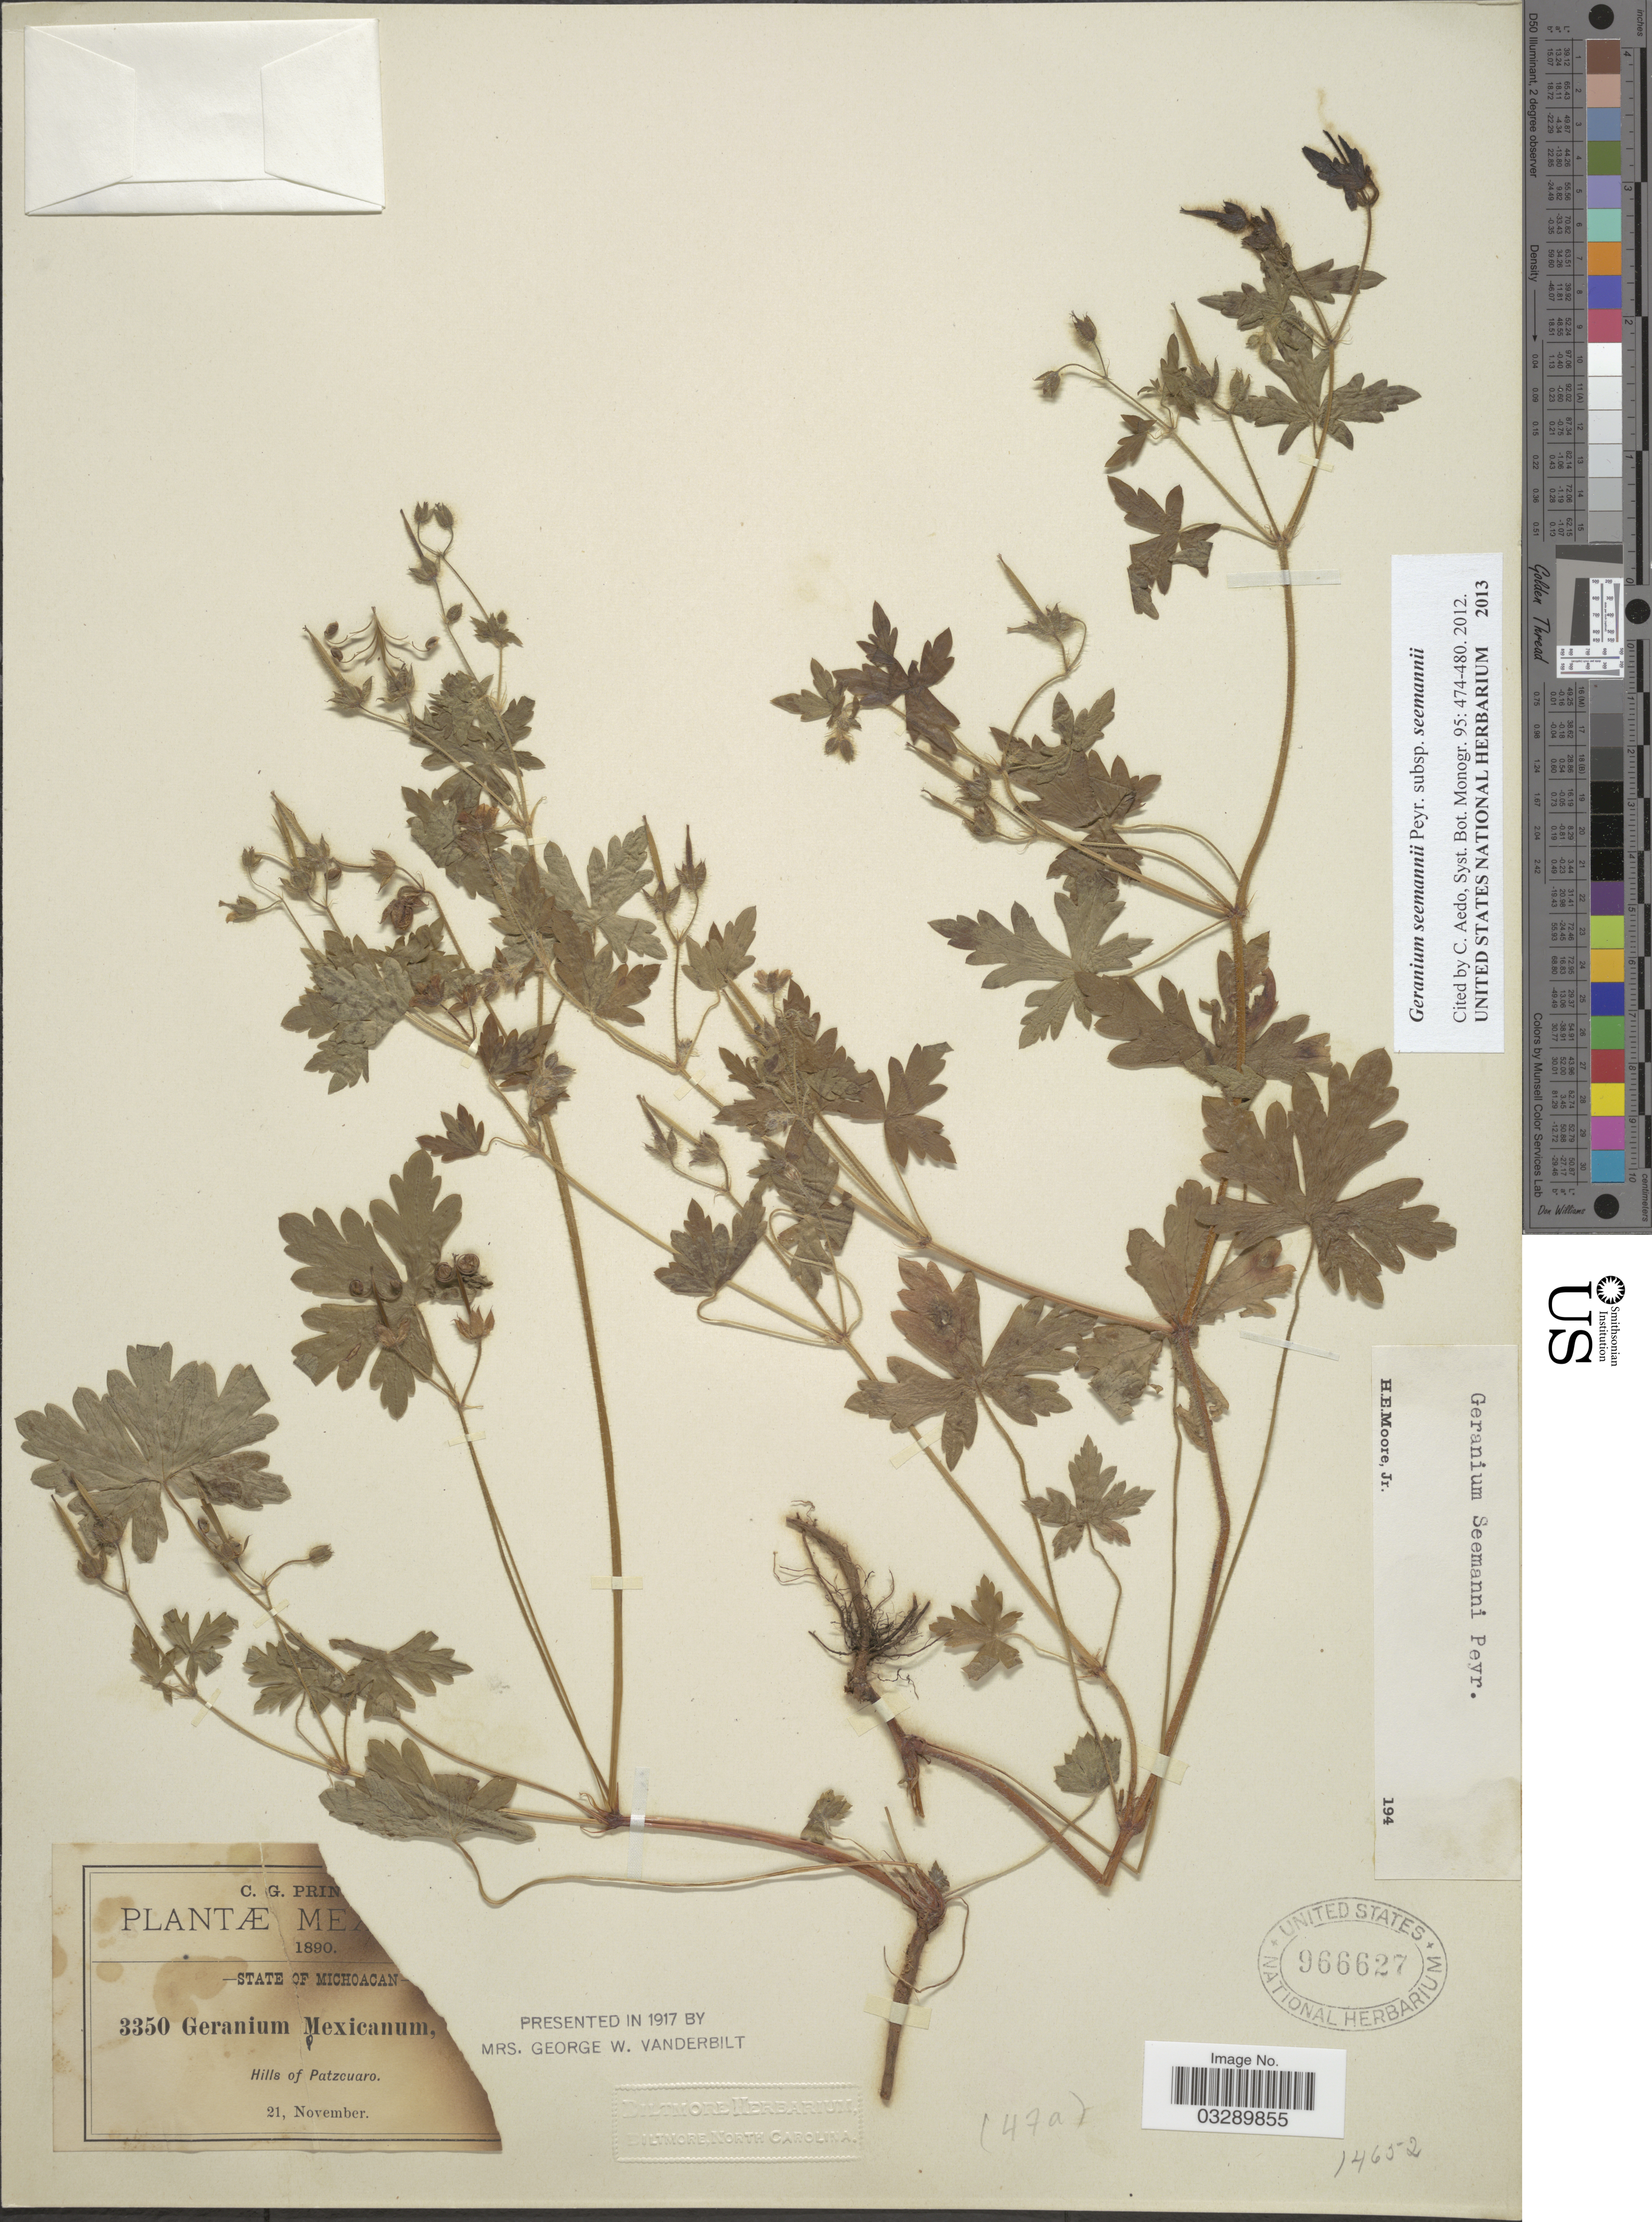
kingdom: Plantae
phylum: Tracheophyta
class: Magnoliopsida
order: Geraniales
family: Geraniaceae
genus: Geranium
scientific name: Geranium seemannii subsp. seemannii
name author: Peyr.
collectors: C. G. Pringle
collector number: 3350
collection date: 1890-11-21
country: Mexico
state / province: Michoacán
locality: Hills of Patzcuaro.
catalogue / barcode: US 966627